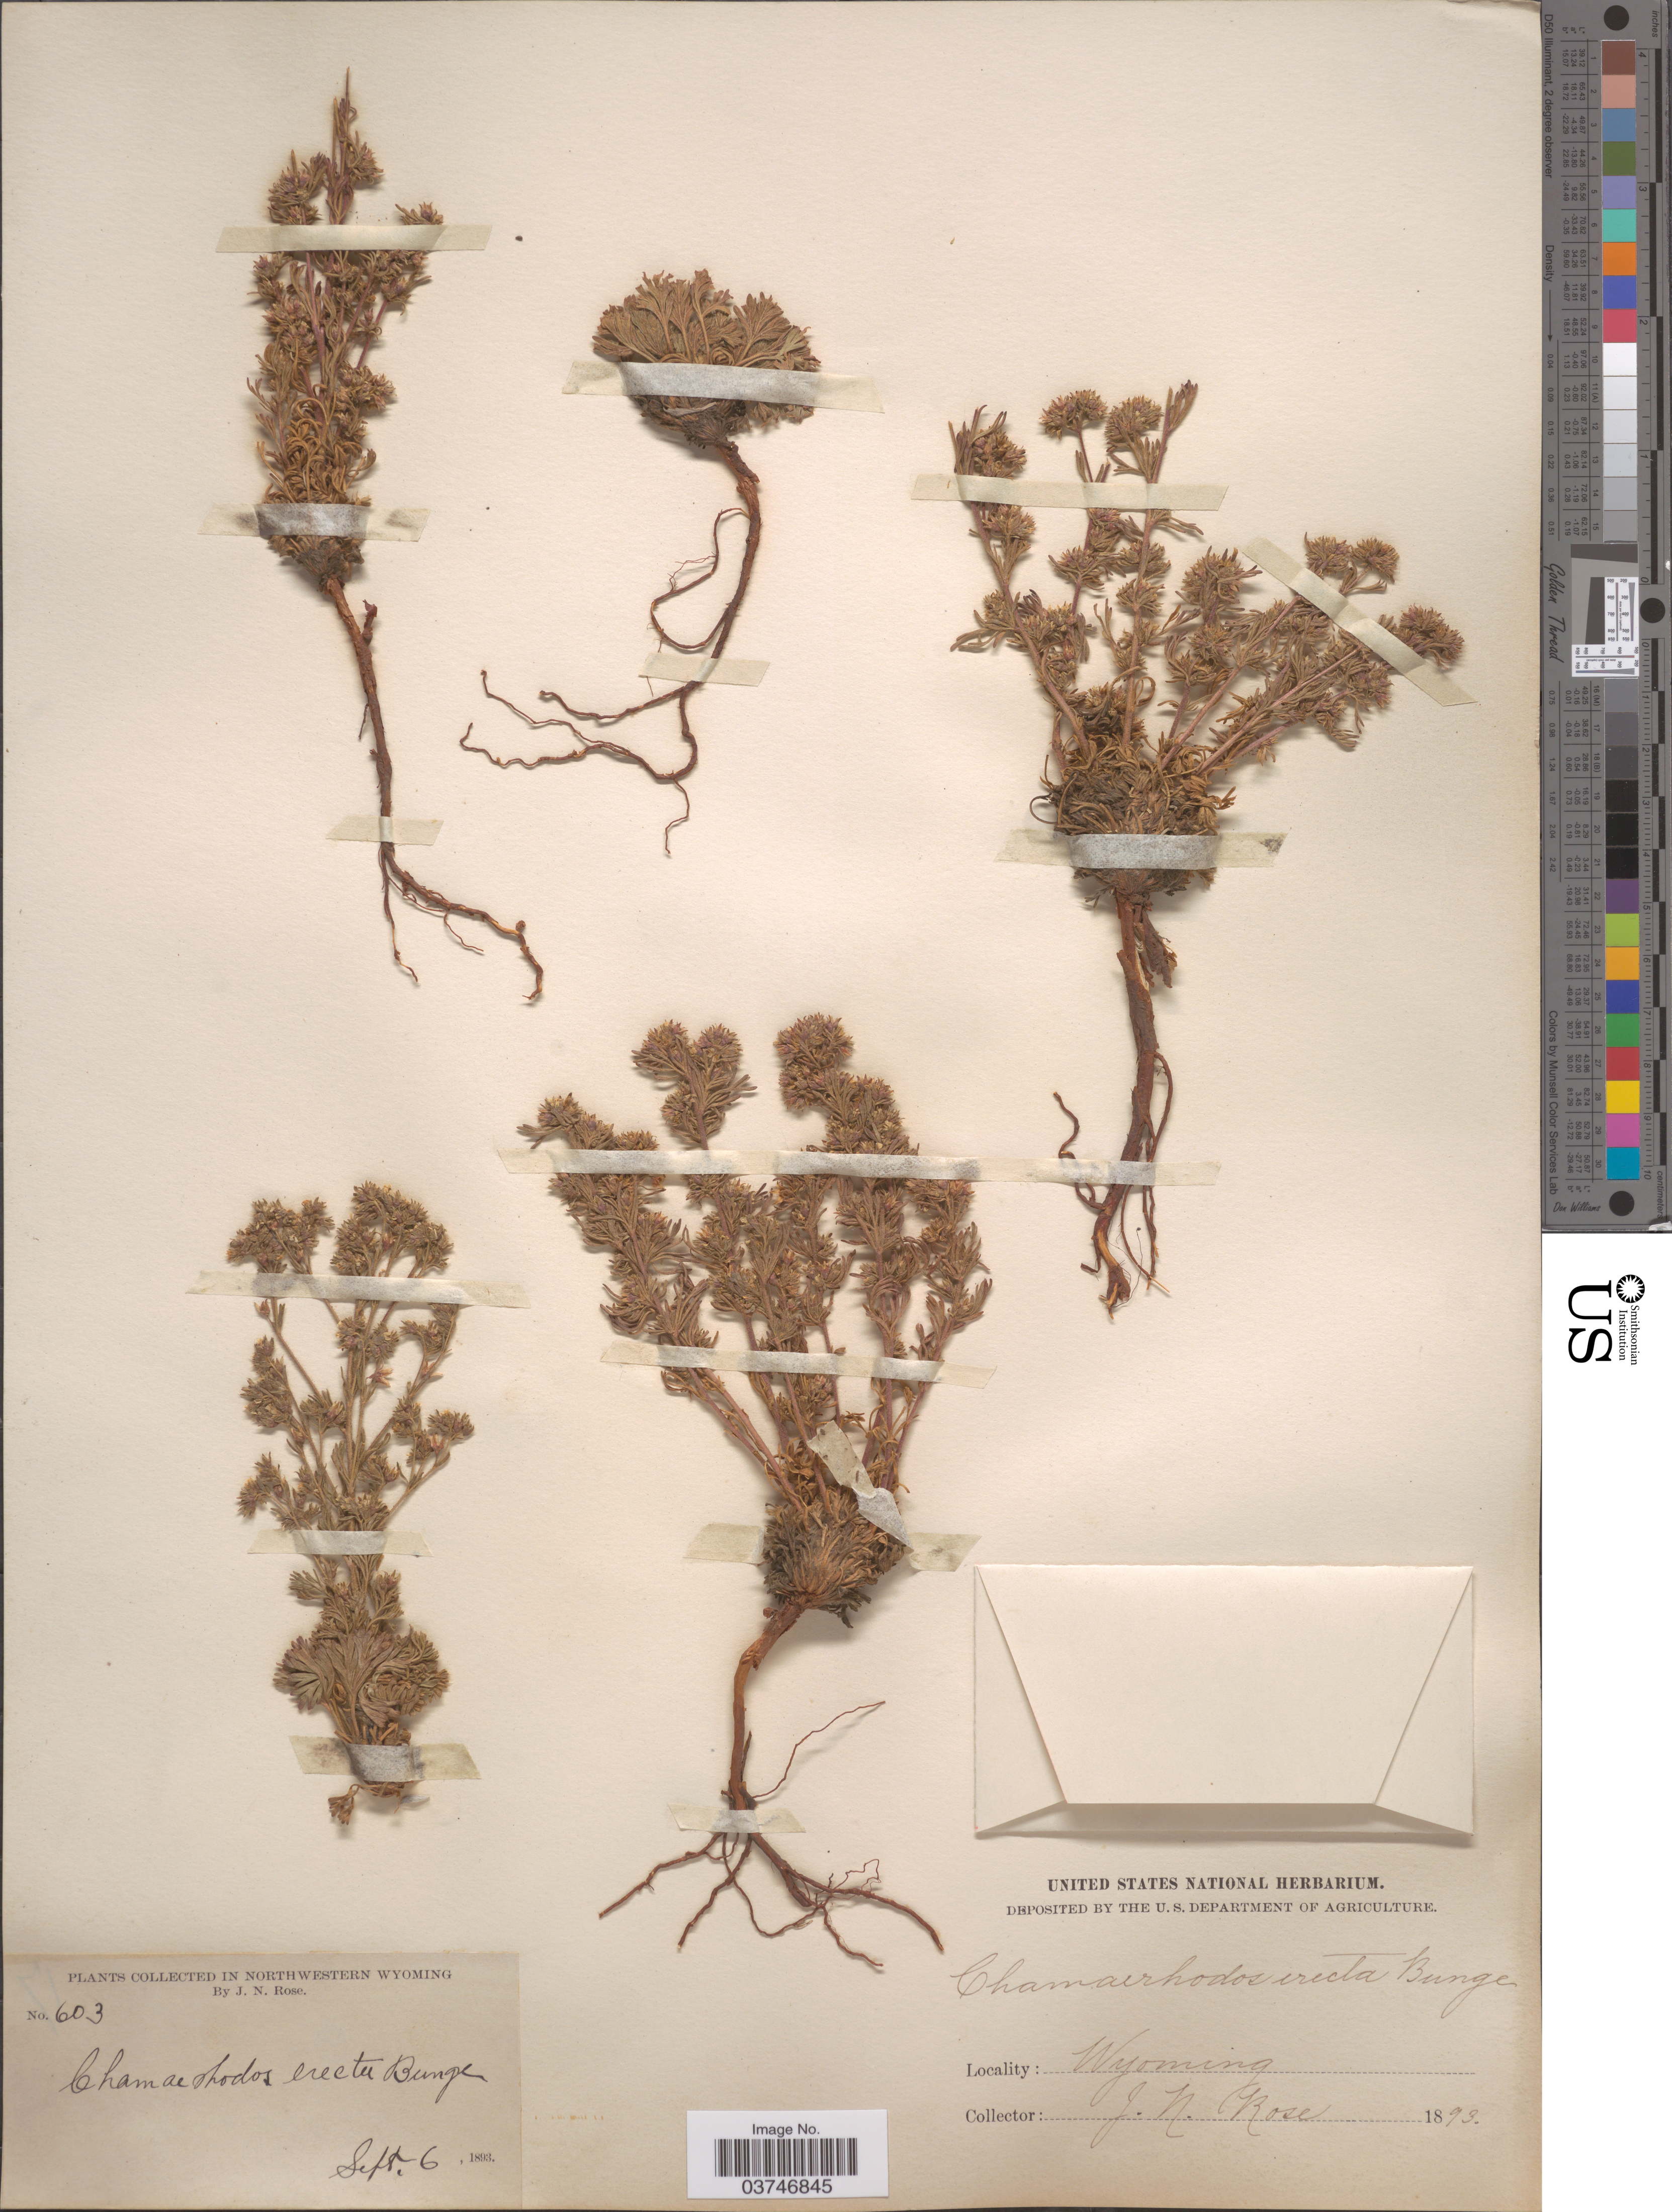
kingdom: Plantae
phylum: Tracheophyta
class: Magnoliopsida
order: Rosales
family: Rosaceae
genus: Chamaerhodos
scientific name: Chamaerhodos erecta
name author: (L.) Bunge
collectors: J. N. Rose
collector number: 603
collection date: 1893-09-06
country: United States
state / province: Wyoming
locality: Northwestern Wyoming.